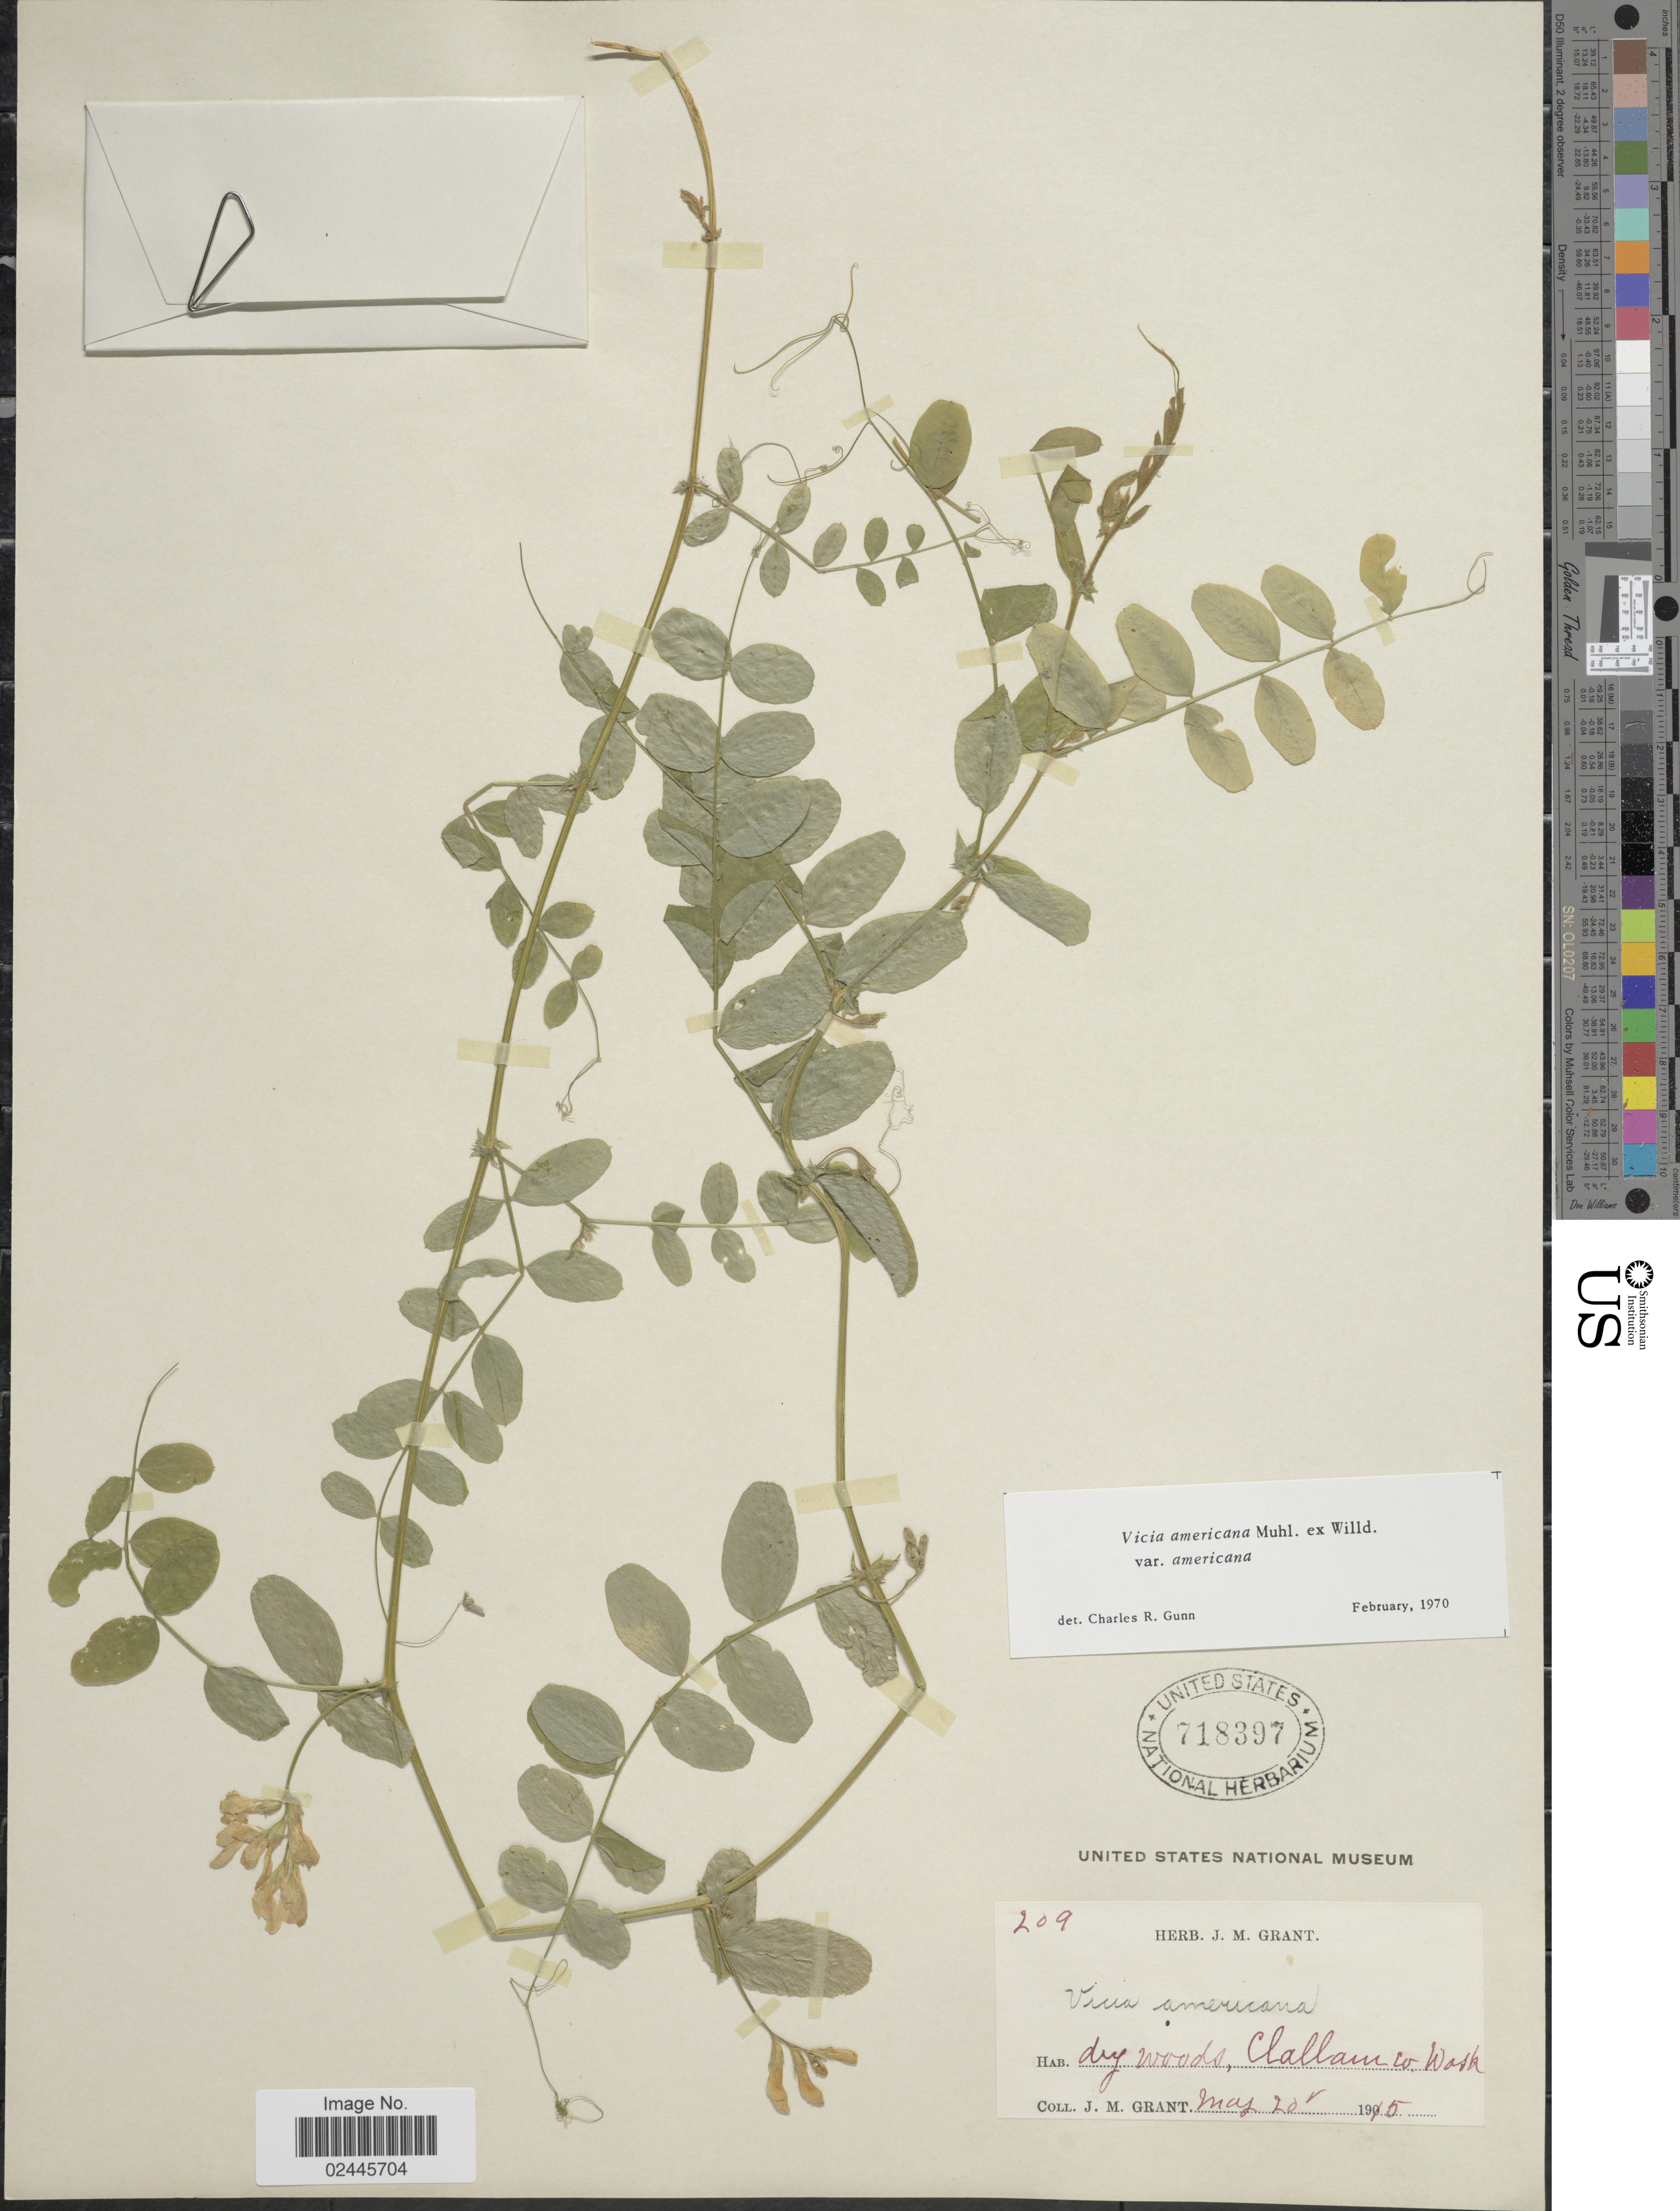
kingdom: Plantae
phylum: Tracheophyta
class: Magnoliopsida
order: Fabales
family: Fabaceae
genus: Vicia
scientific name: Vicia americana var. americana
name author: Muhl. ex Willd.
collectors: J. M. Grant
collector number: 209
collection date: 1915-05-20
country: United States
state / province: Washington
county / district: Clallam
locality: Clallam Co.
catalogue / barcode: US 718397